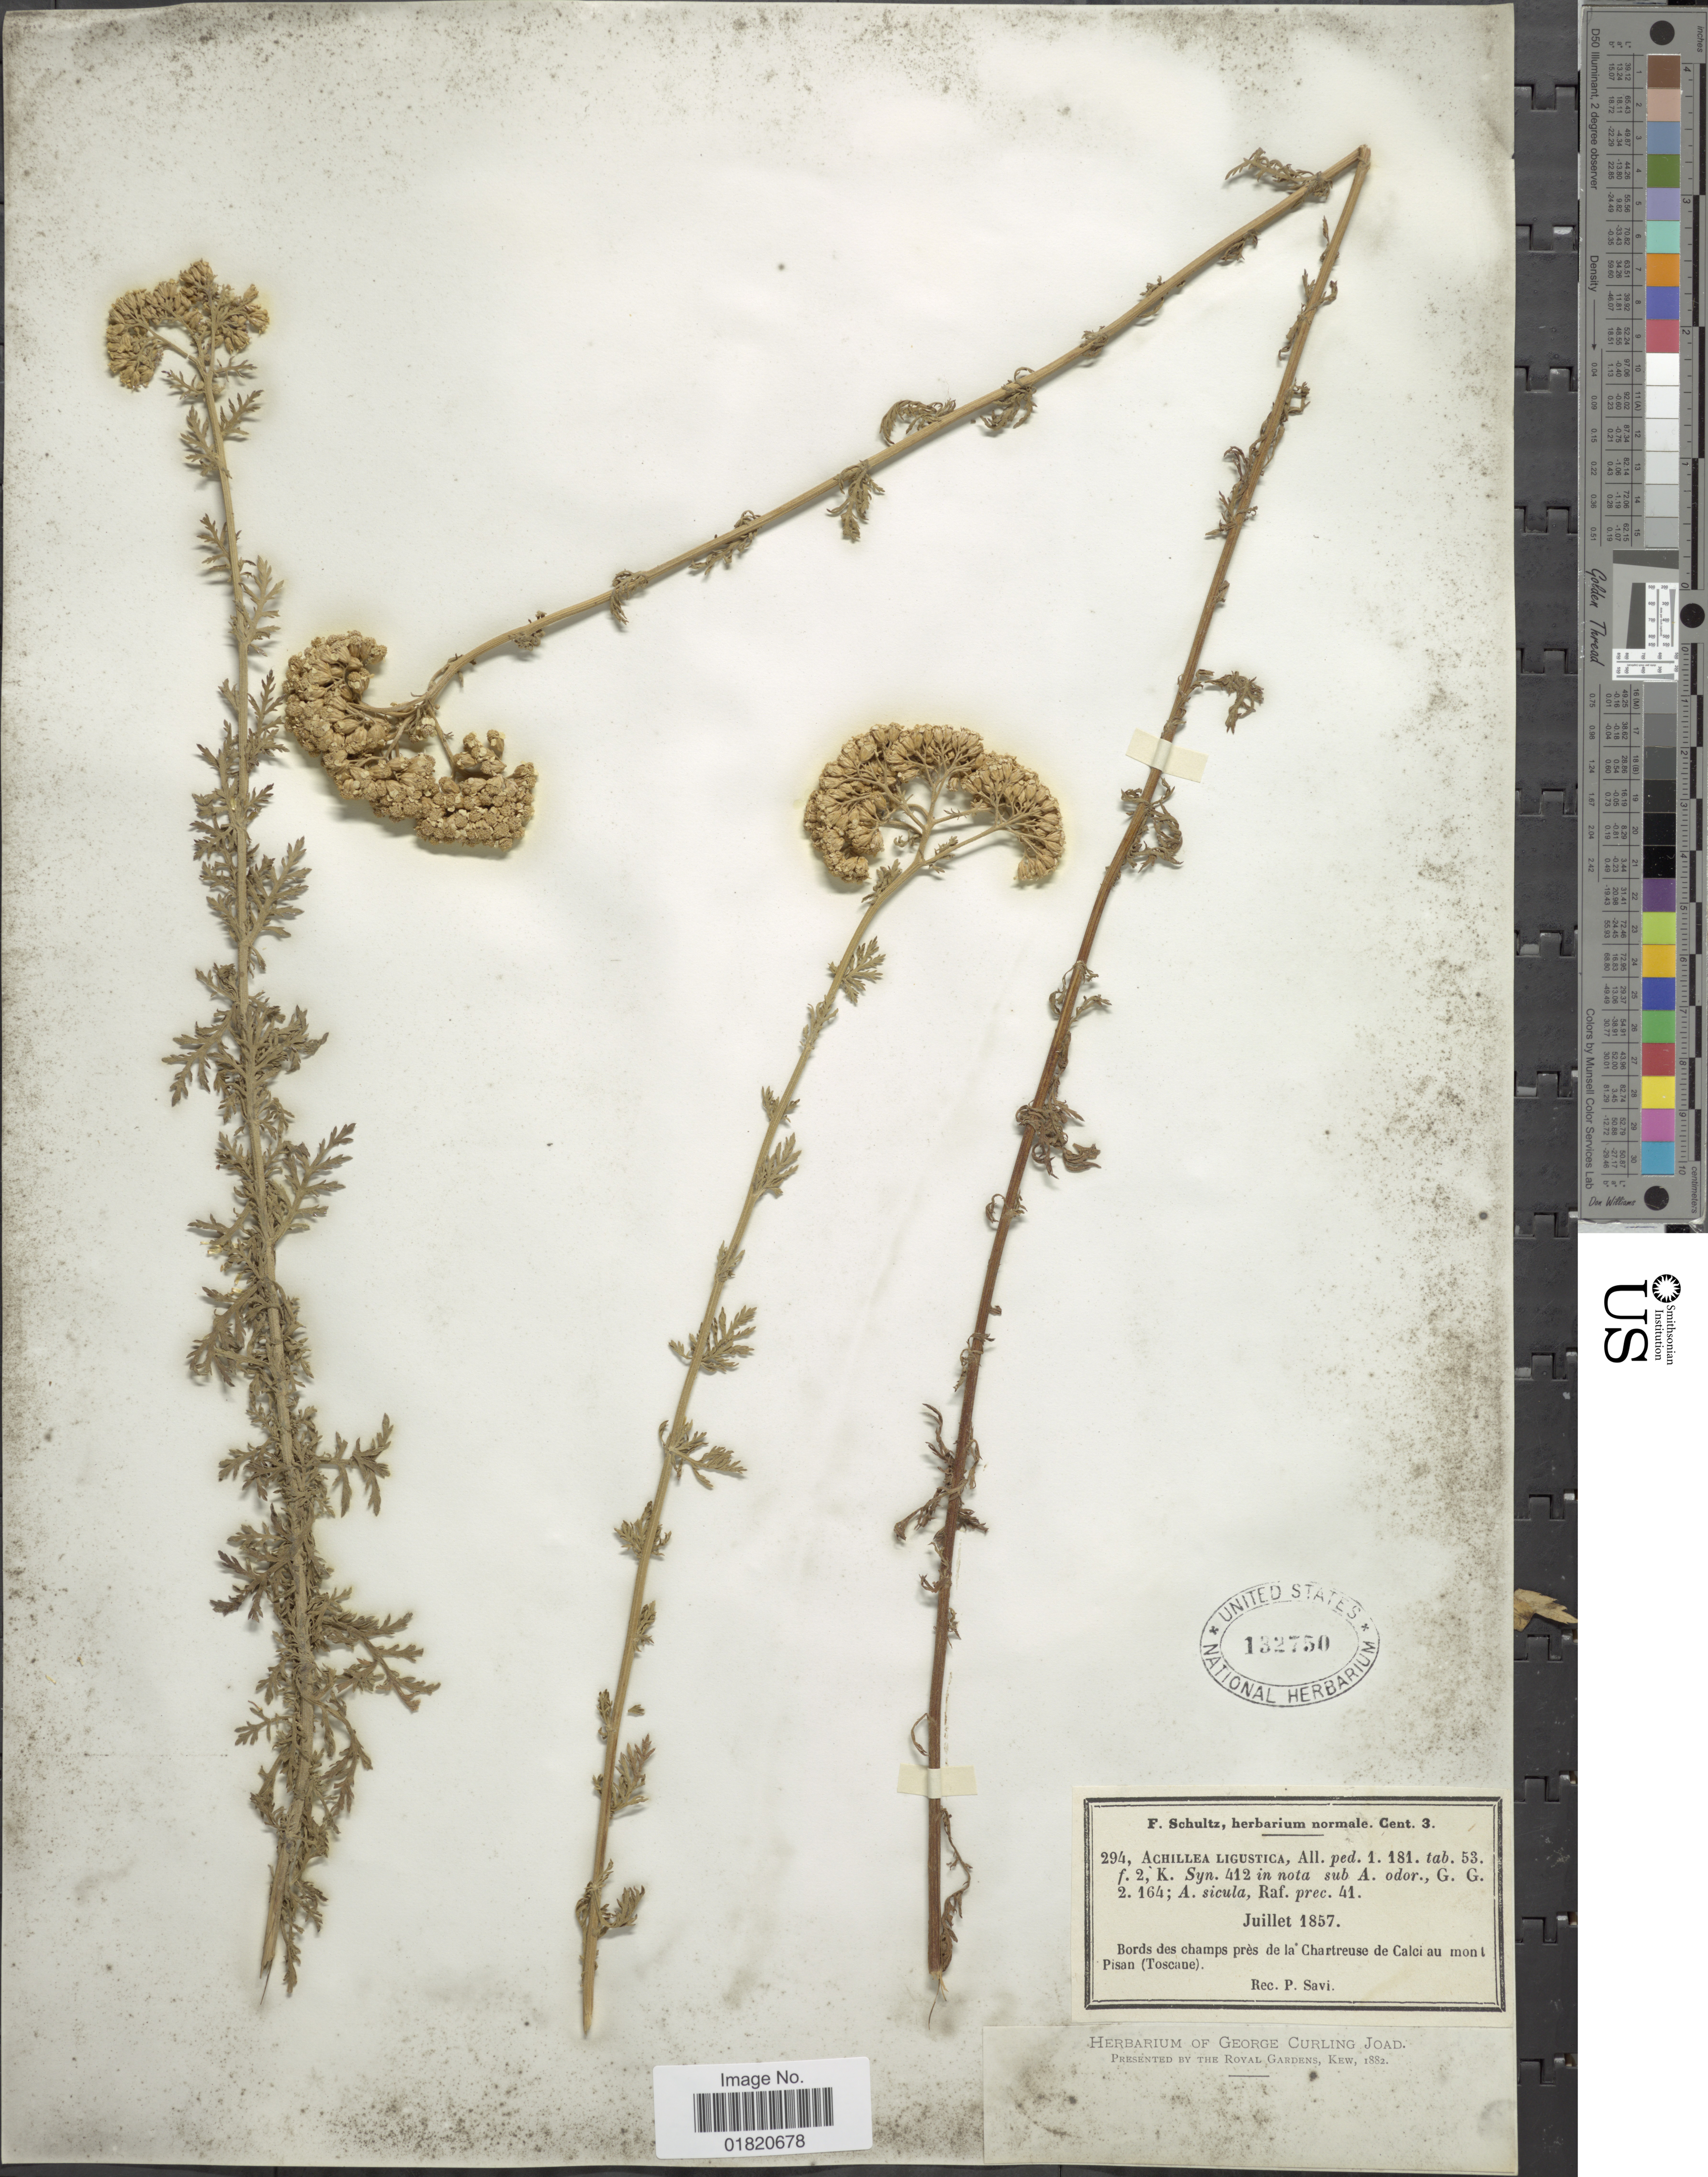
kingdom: Plantae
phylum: Tracheophyta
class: Magnoliopsida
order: Asterales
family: Asteraceae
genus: Achillea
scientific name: Achillea ligustica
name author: All.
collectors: P. Savi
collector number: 294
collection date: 1857-07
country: Italy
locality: Bords des champs près de la Chartreuse de Calci au mont Pisan (Toscane)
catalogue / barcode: US 132750